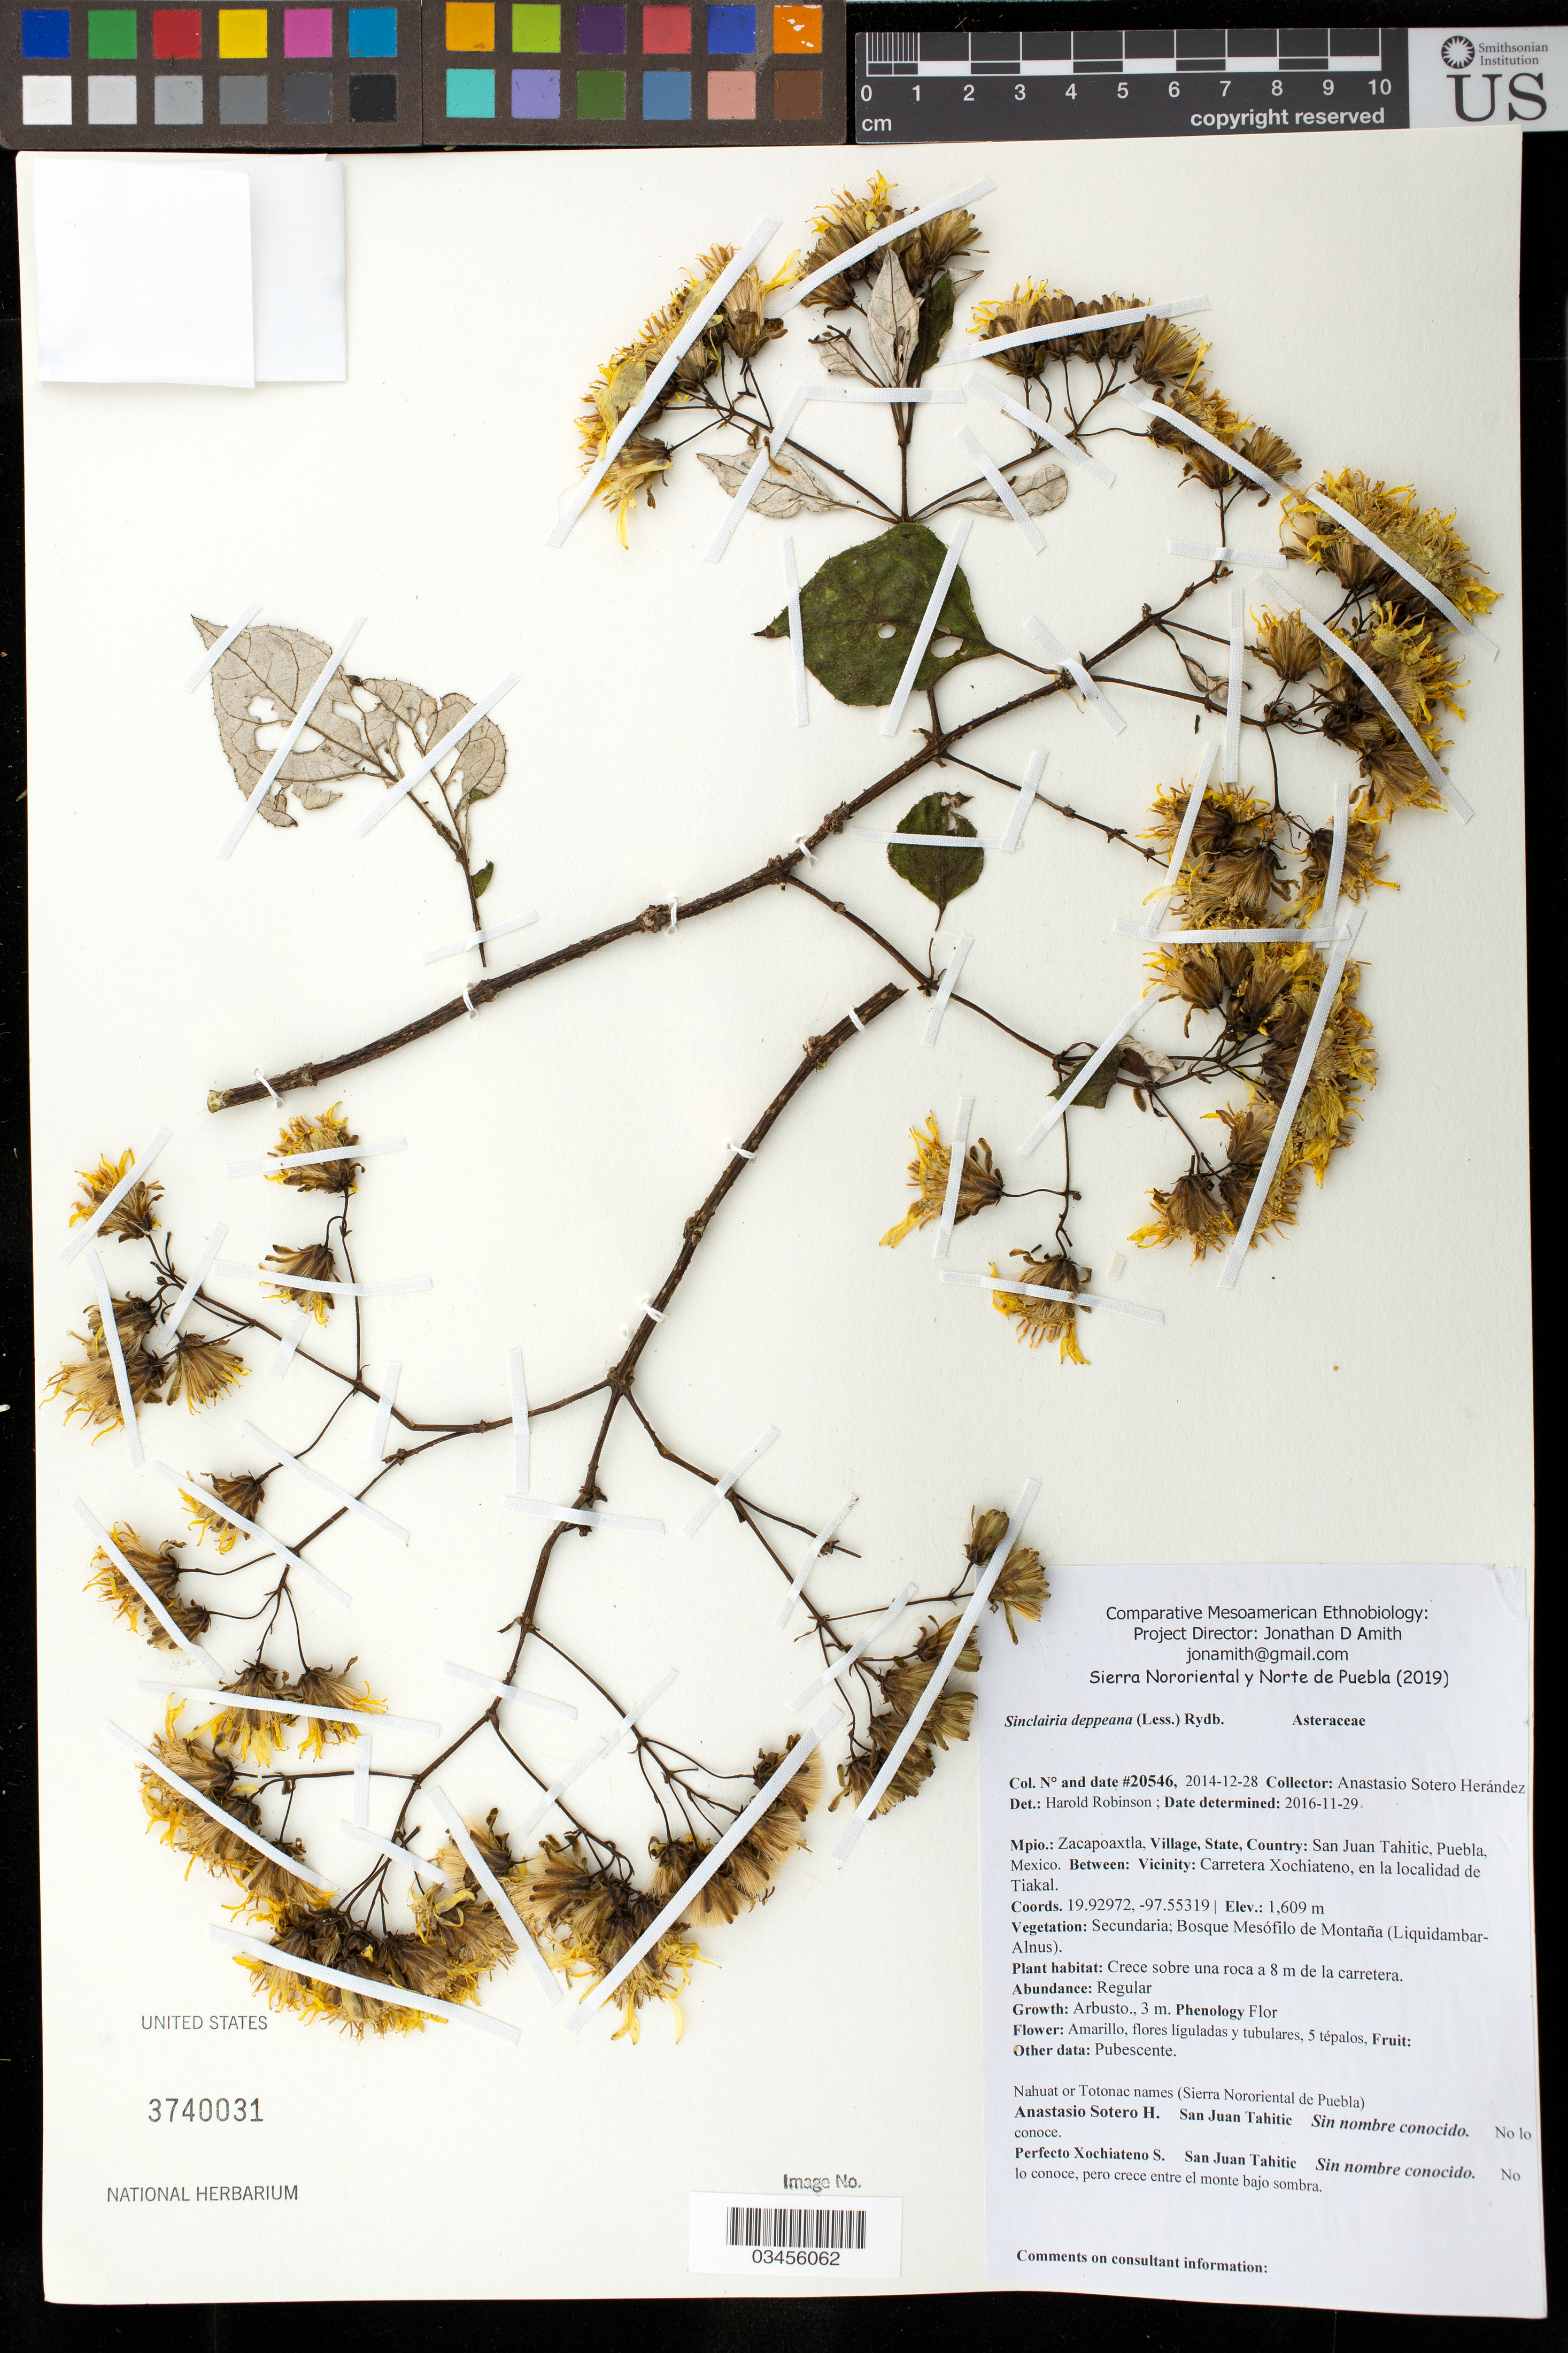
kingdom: Plantae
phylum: Tracheophyta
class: Magnoliopsida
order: Asterales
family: Asteraceae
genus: Sinclairia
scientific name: Sinclairia deppeana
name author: (Less.) Rydb.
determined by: Robinson, Harold E., (US)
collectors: Canek Ledesma C. & A. Sotero H.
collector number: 20546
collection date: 2014-12-28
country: México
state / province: Puebla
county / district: Zacapoaxtla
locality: PUEBLO: San Juan Tahitic; LOCALIDAD EXACTA: Carretera Xochiateno, en la localidad de Tiakal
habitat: Bosque mesófilo de montaña (Liquidambar-Alnus); Crece sobre una roca a 8 m de la carretera.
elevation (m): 1609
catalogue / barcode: US 3740031